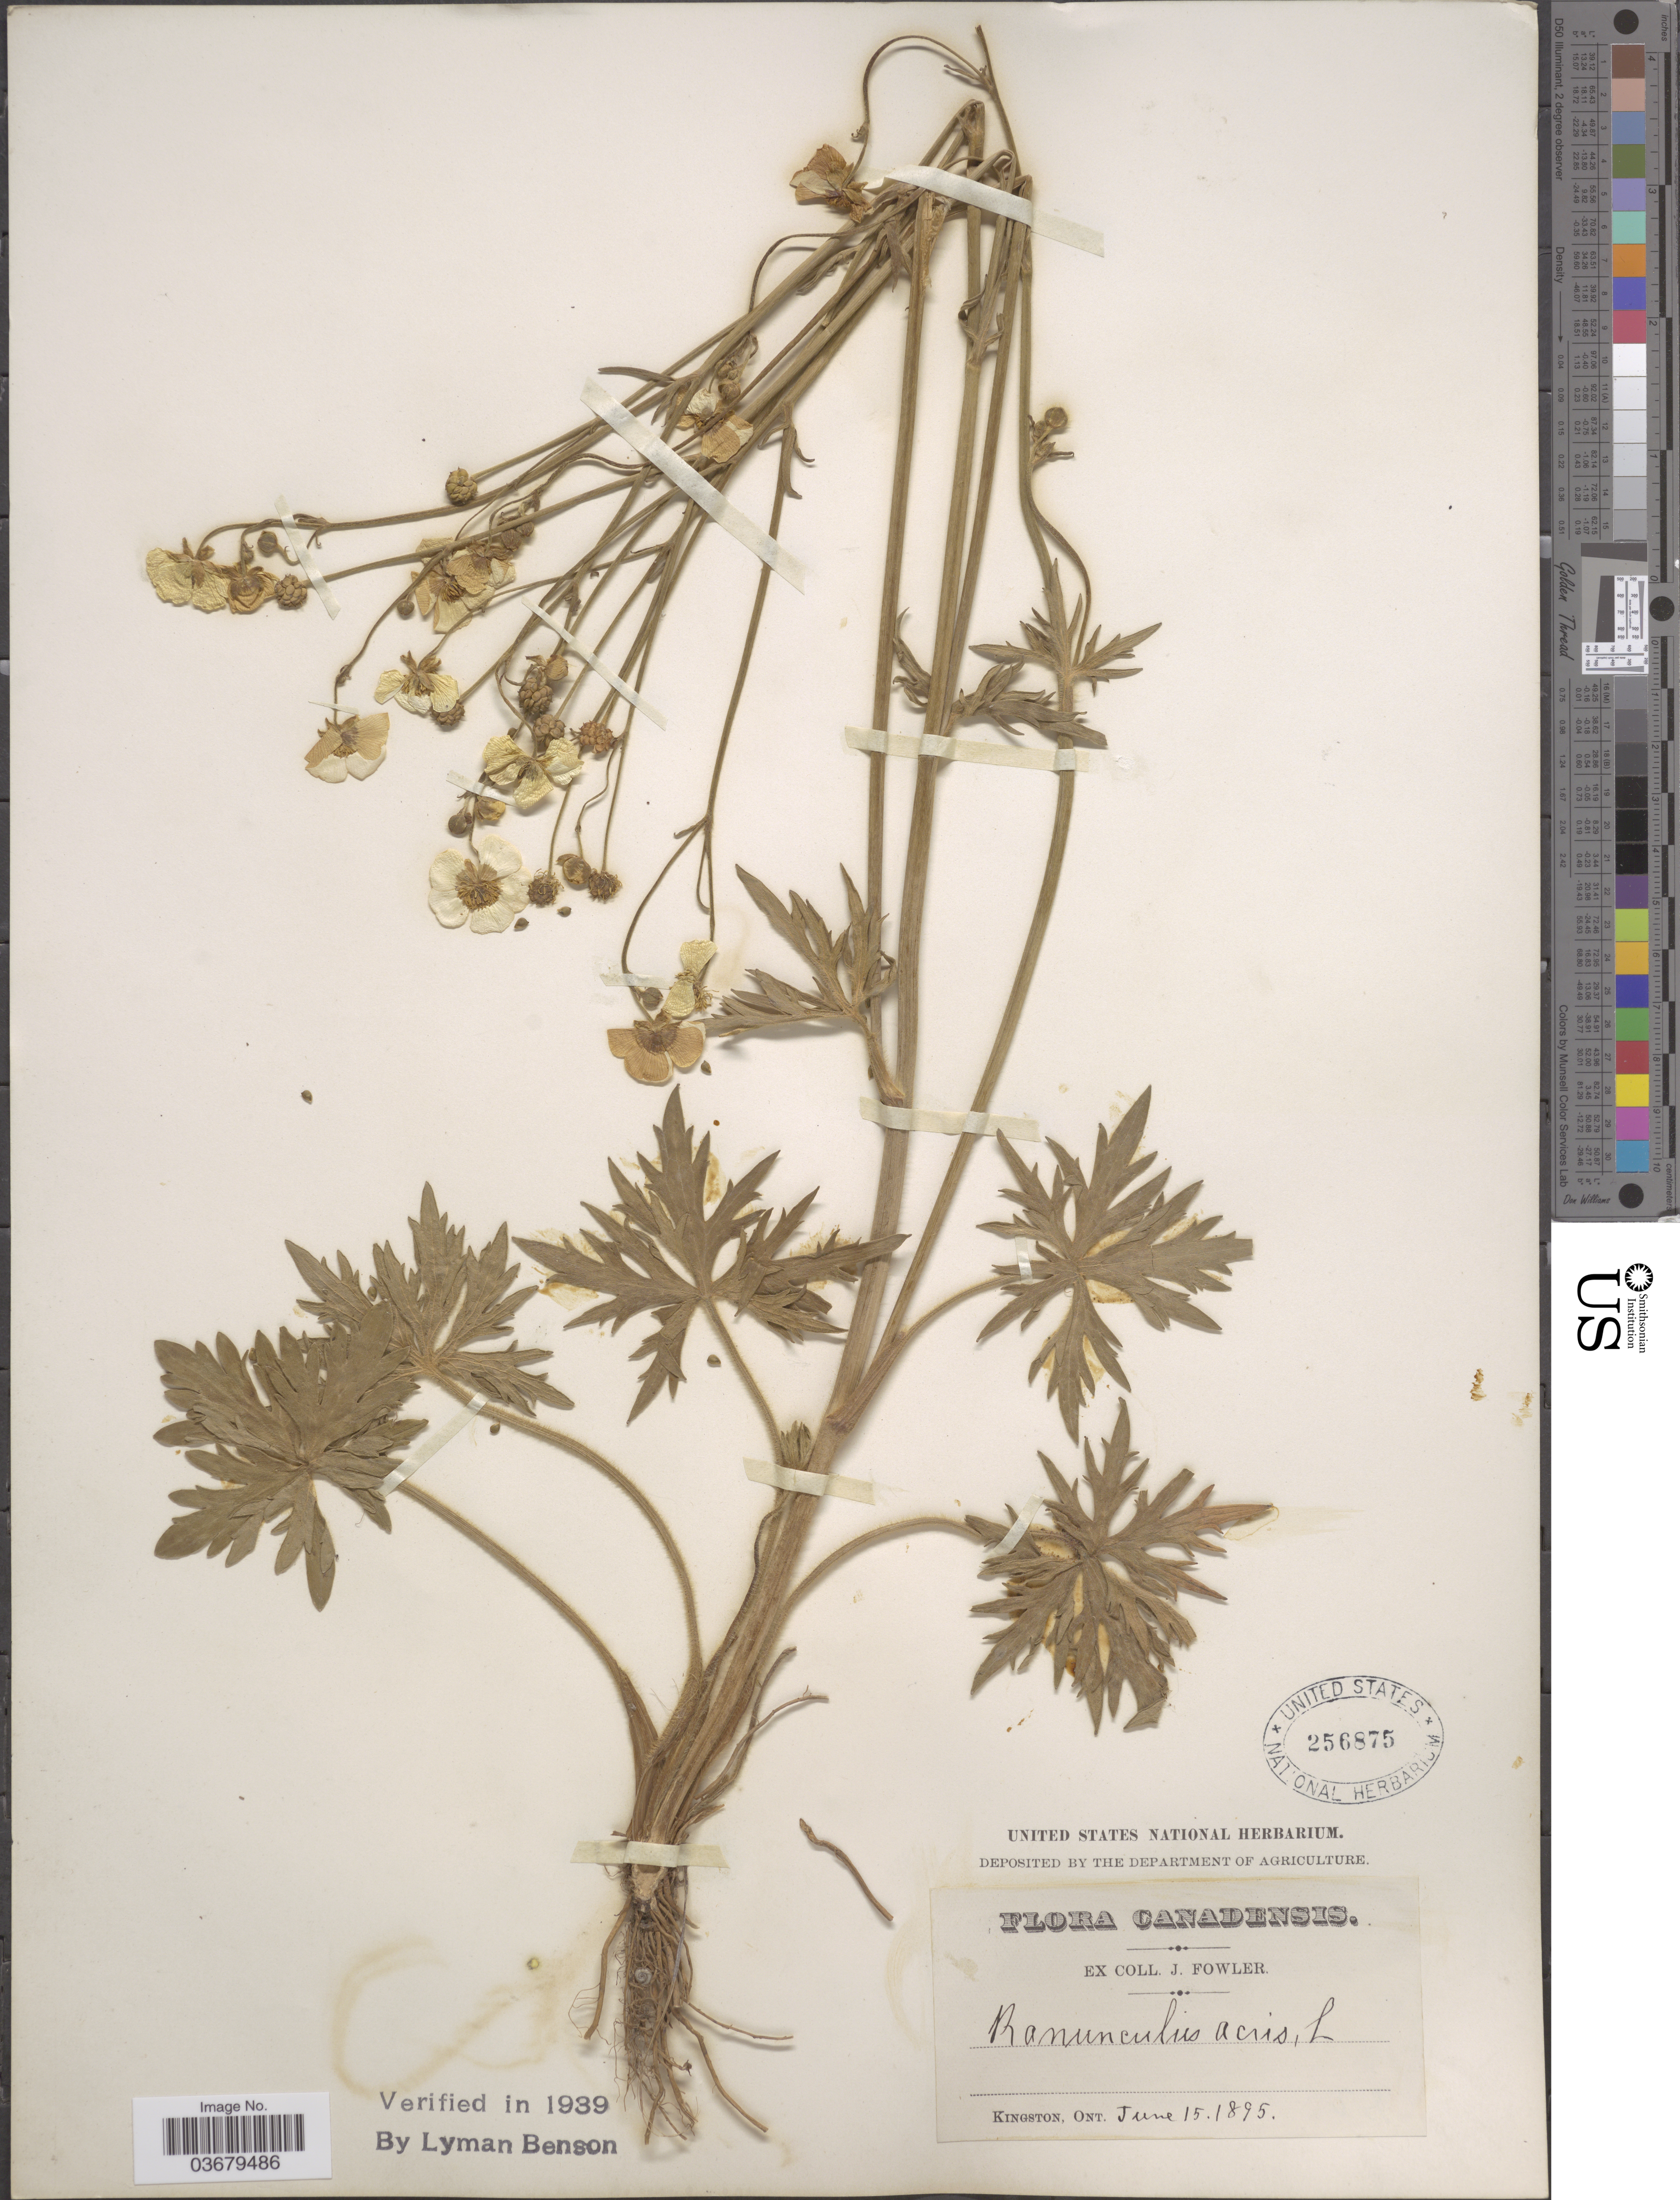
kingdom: Plantae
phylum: Tracheophyta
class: Magnoliopsida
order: Ranunculales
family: Ranunculaceae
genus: Ranunculus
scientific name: Ranunculus acris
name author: L.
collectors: J. Fowler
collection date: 1895-06-15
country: Canada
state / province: Ontario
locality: Kingston.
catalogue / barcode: US 256875